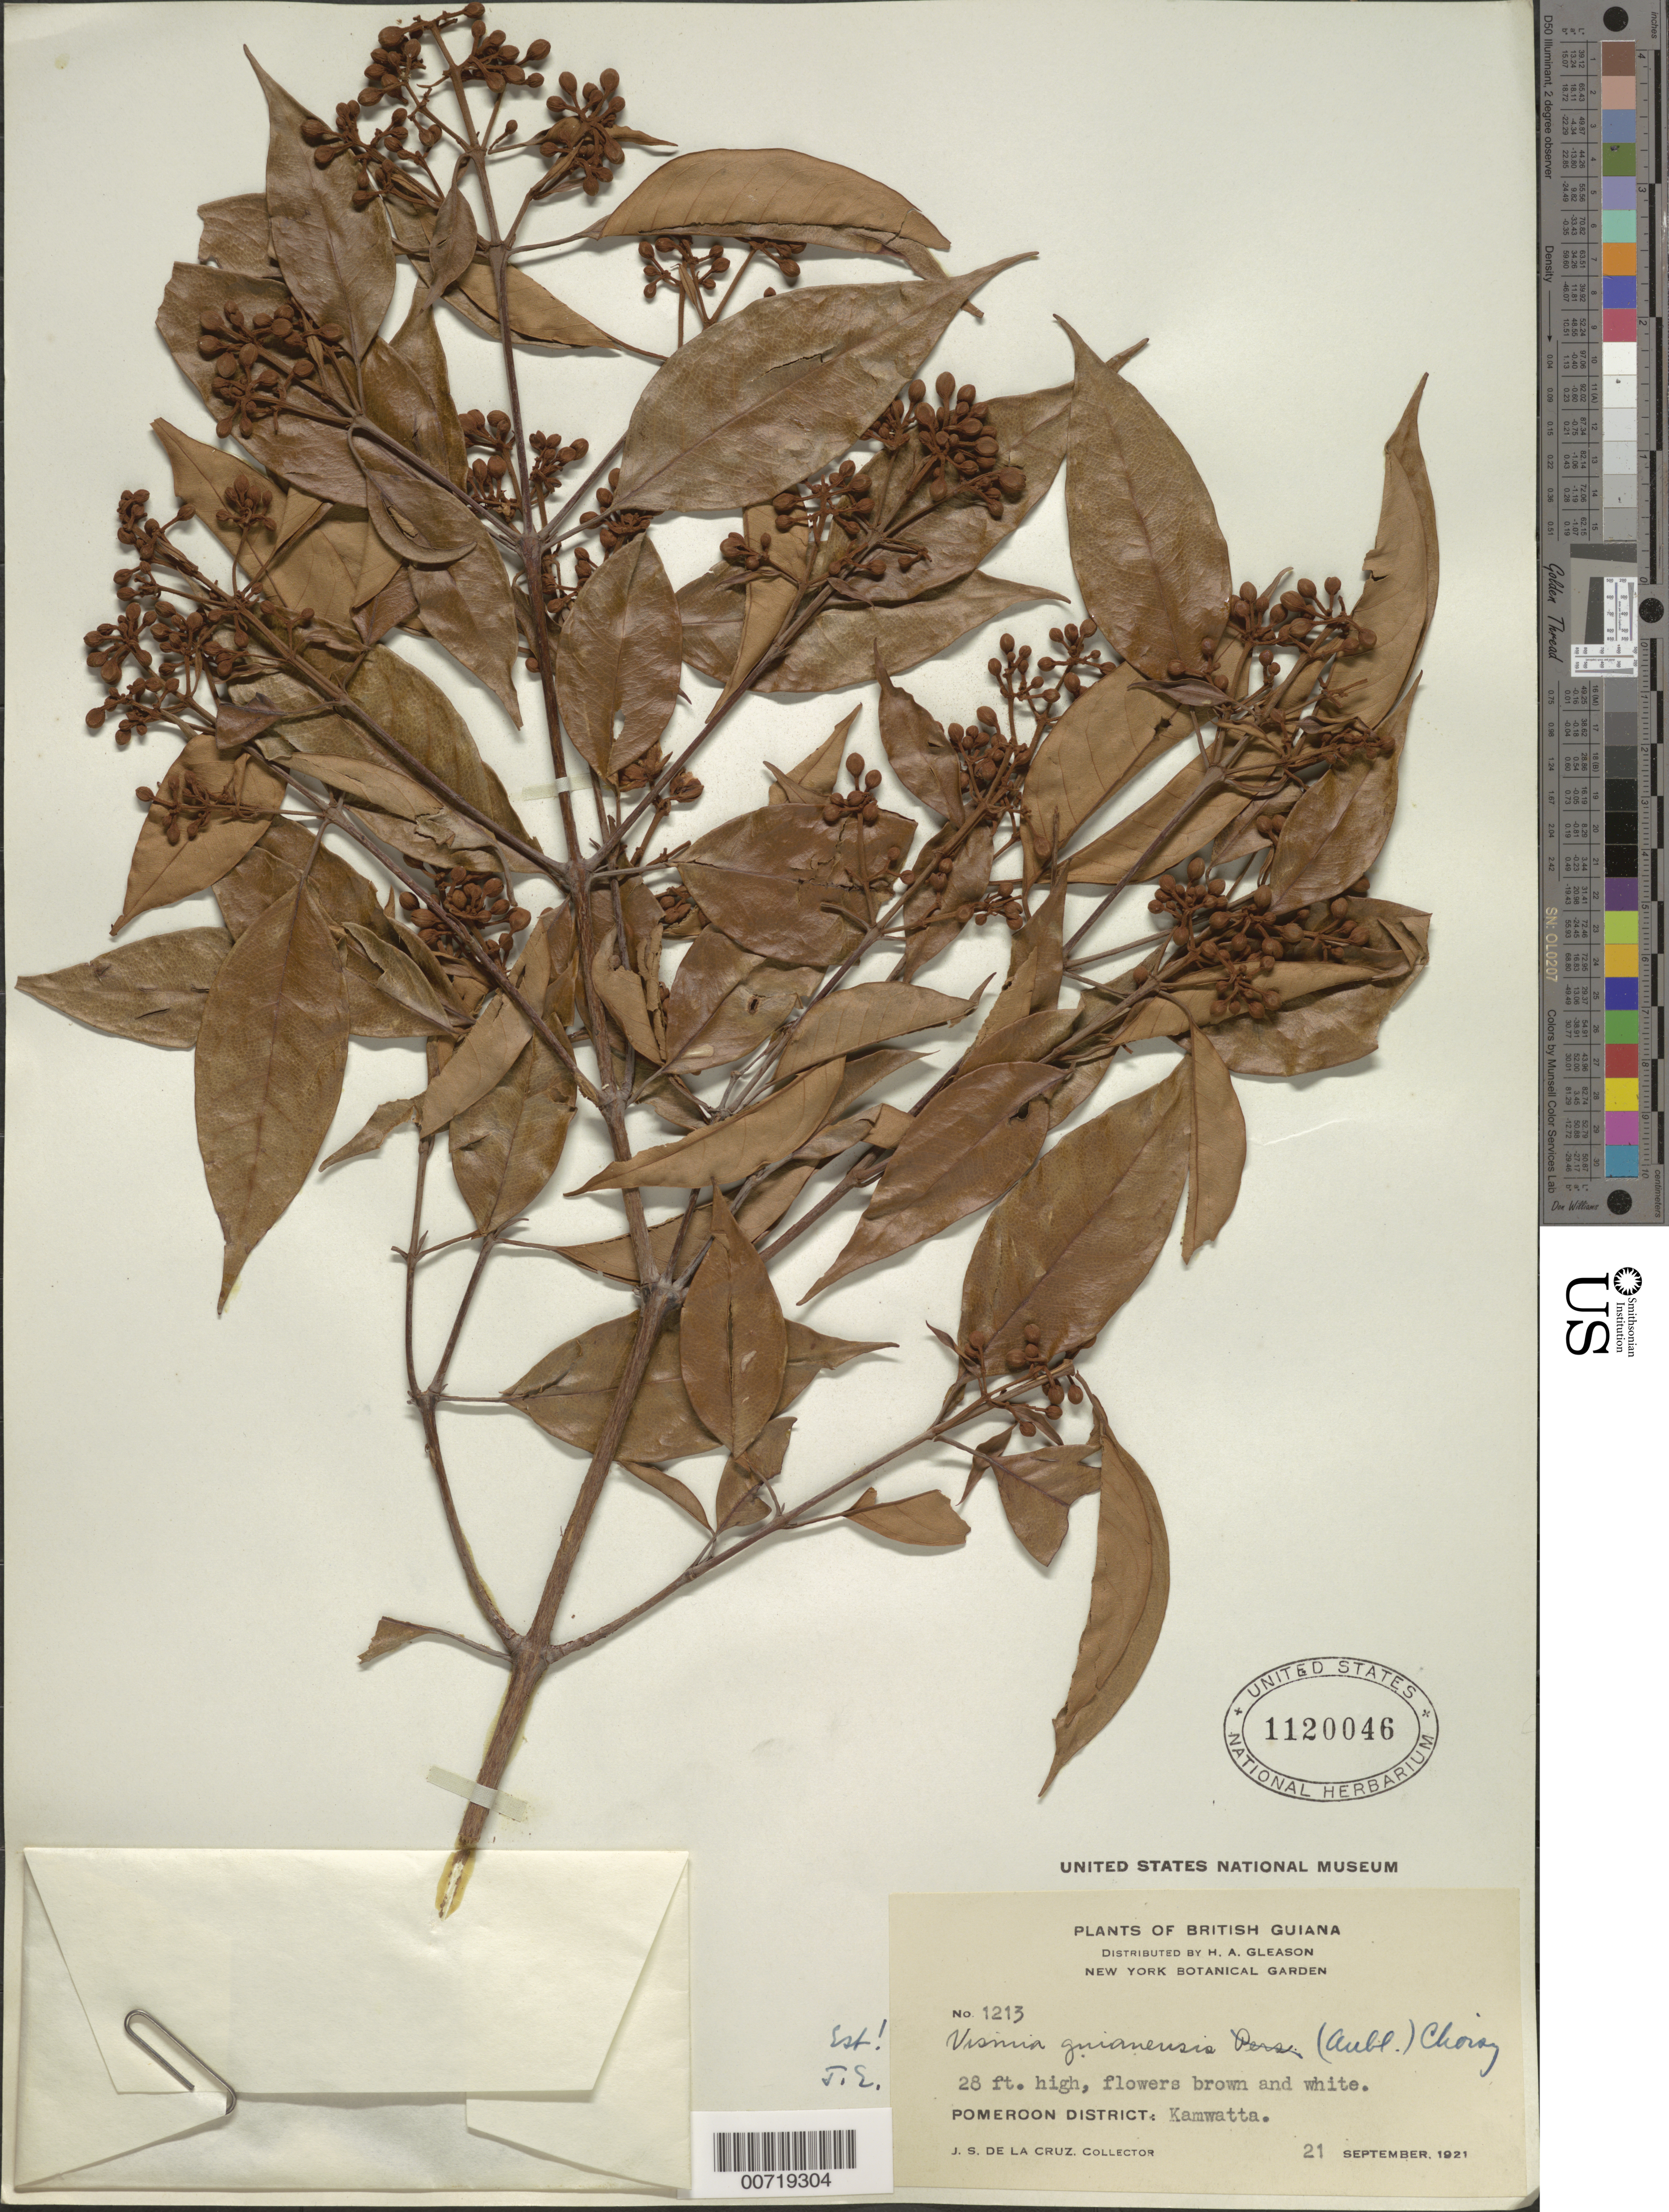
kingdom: Plantae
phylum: Tracheophyta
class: Magnoliopsida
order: Malpighiales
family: Hypericaceae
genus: Vismia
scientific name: Vismia guianensis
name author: (Aubl.) Pers.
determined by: Ewan, J. A.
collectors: J. S. de la Cruz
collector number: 1213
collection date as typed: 21-Sep-21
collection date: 1921-09-21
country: Guyana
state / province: Barima-Waini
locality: Kamwatta, Pomeroon Dist.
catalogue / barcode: US 1120046